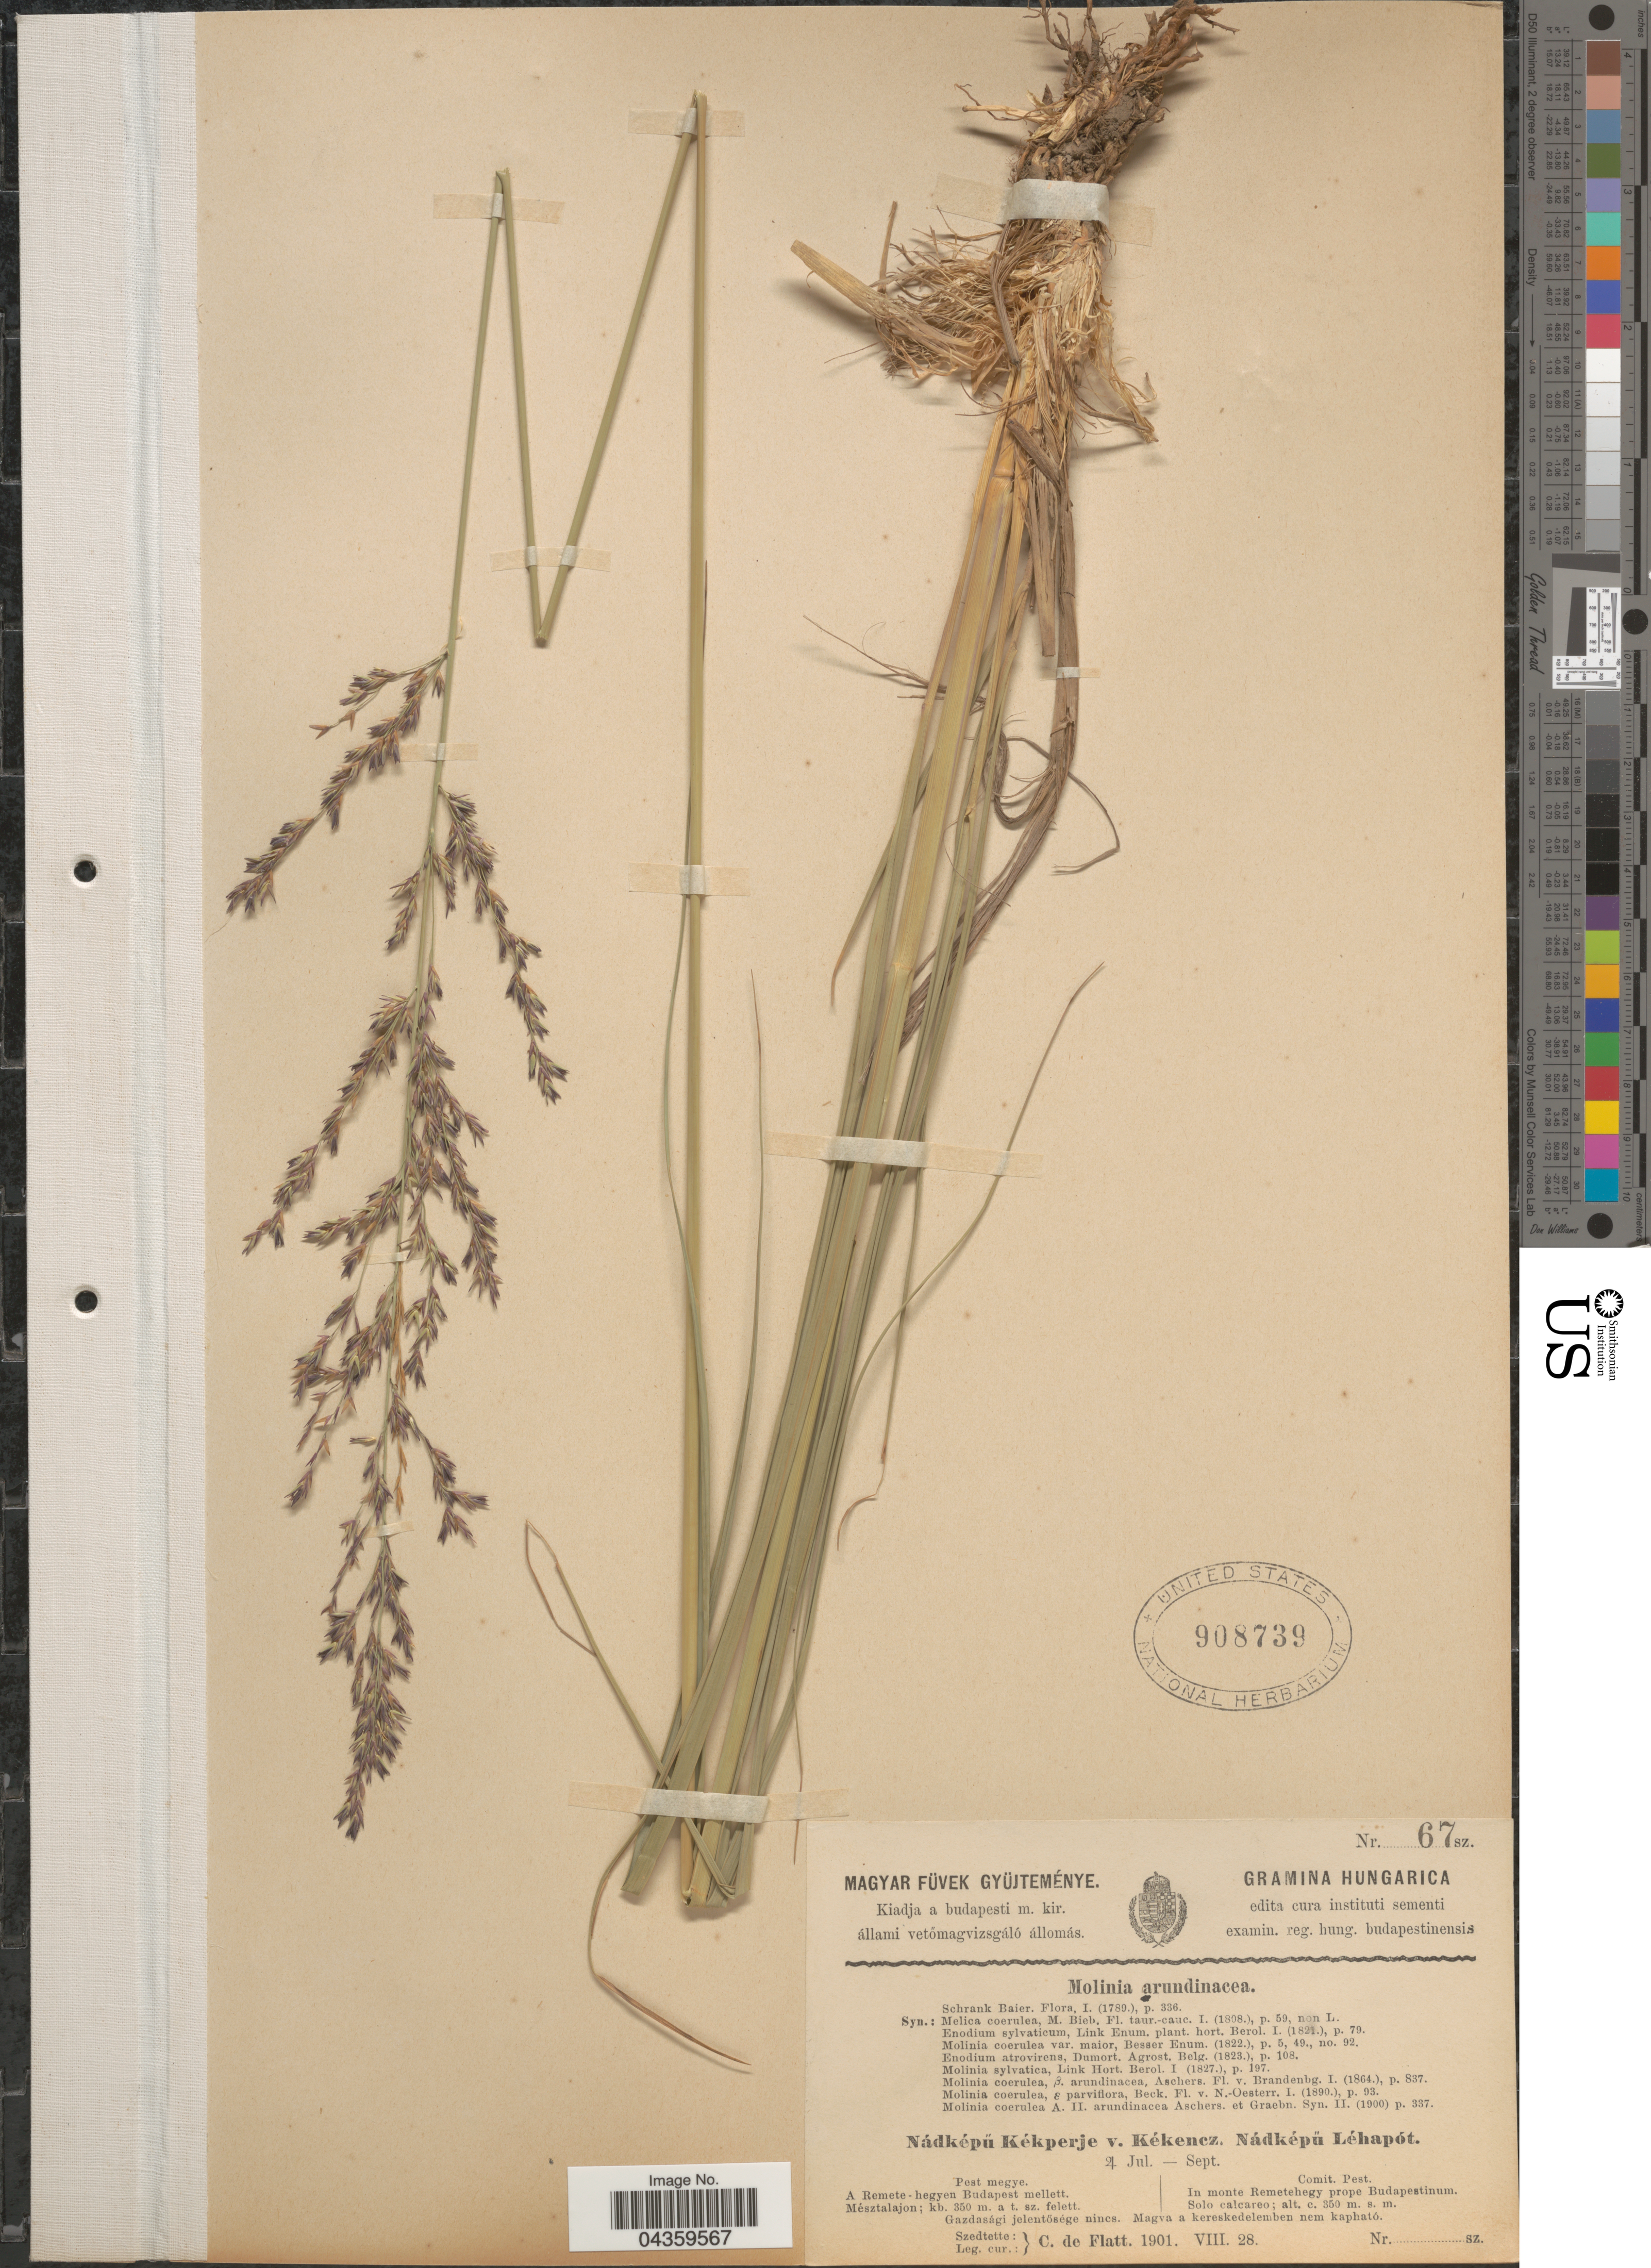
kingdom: Plantae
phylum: Tracheophyta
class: Liliopsida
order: Poales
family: Poaceae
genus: Molinia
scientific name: Molinia caerulea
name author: (L.) Moench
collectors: C. de Flatt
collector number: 67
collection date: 1901-08-28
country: Hungary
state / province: Pest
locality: Comit. Pest. In monte Remetehegy prope Budapestinum.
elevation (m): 350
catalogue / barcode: US 908739